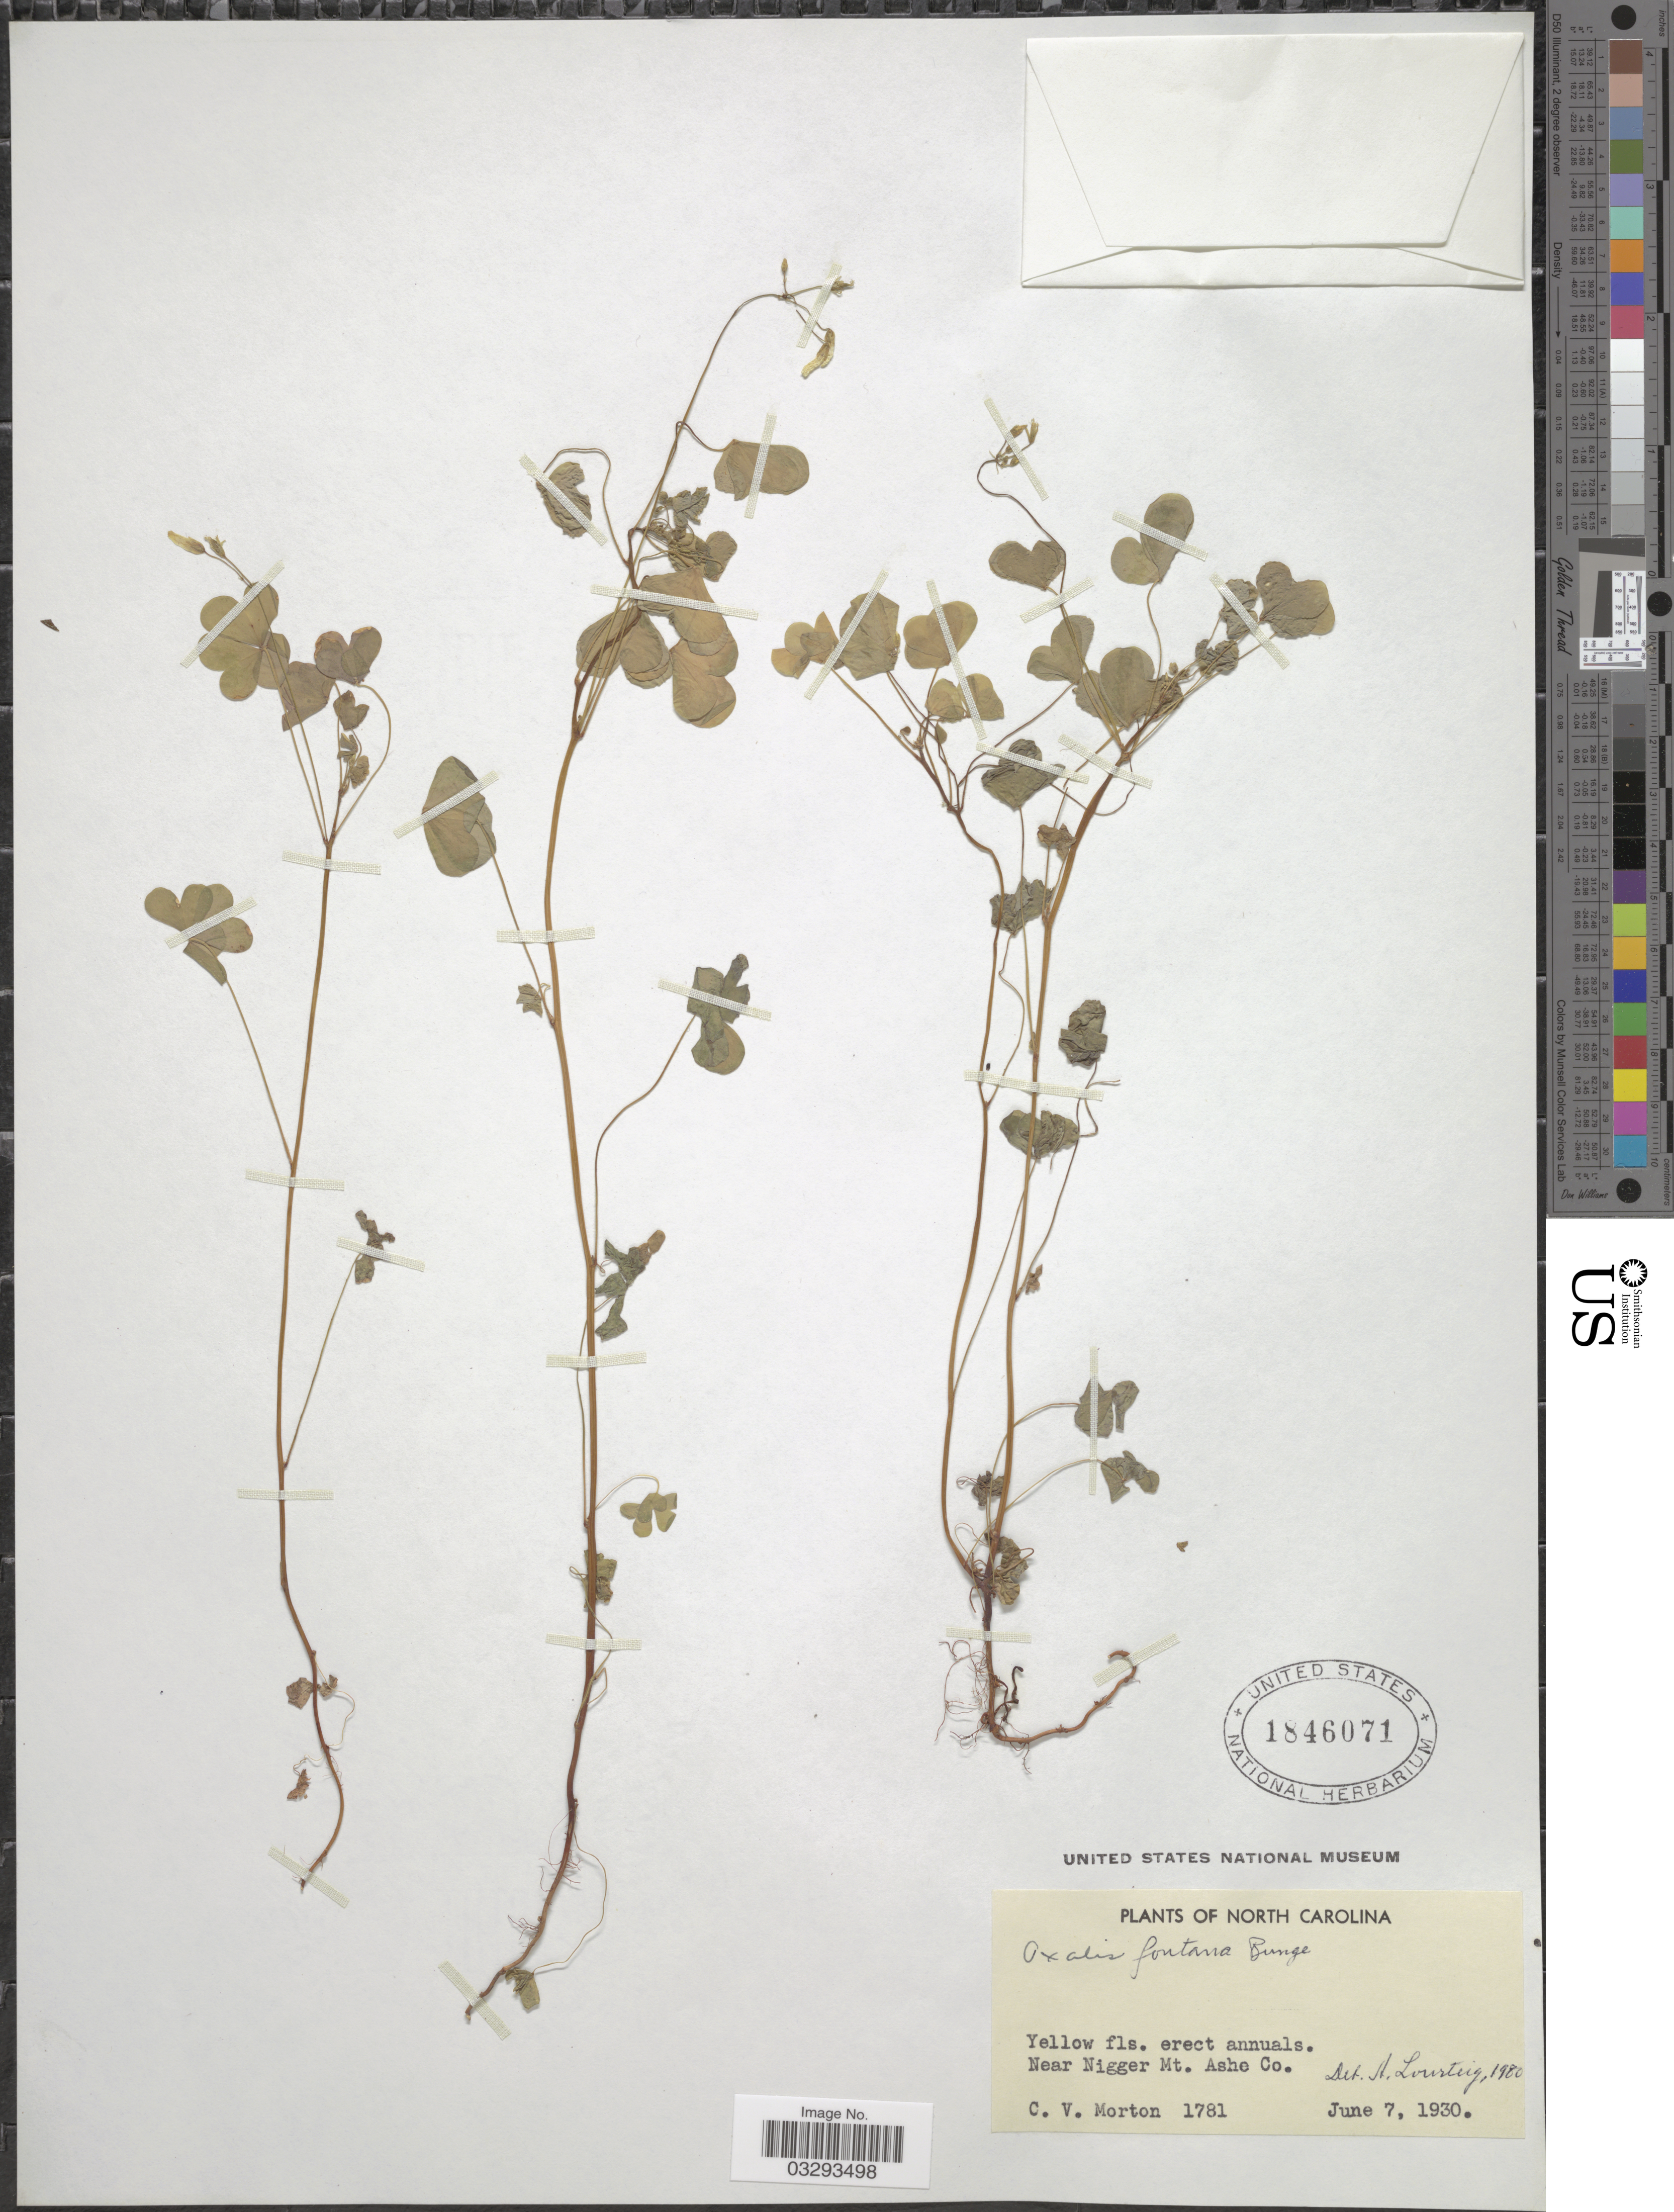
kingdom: Plantae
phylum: Tracheophyta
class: Magnoliopsida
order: Oxalidales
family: Oxalidaceae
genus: Oxalis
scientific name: Oxalis fontana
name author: Bunge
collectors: C. V. Morton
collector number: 1781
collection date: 1930-06-07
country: United States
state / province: North Carolina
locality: Near Nigger Mt. Ashe Co.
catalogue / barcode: US 1846071